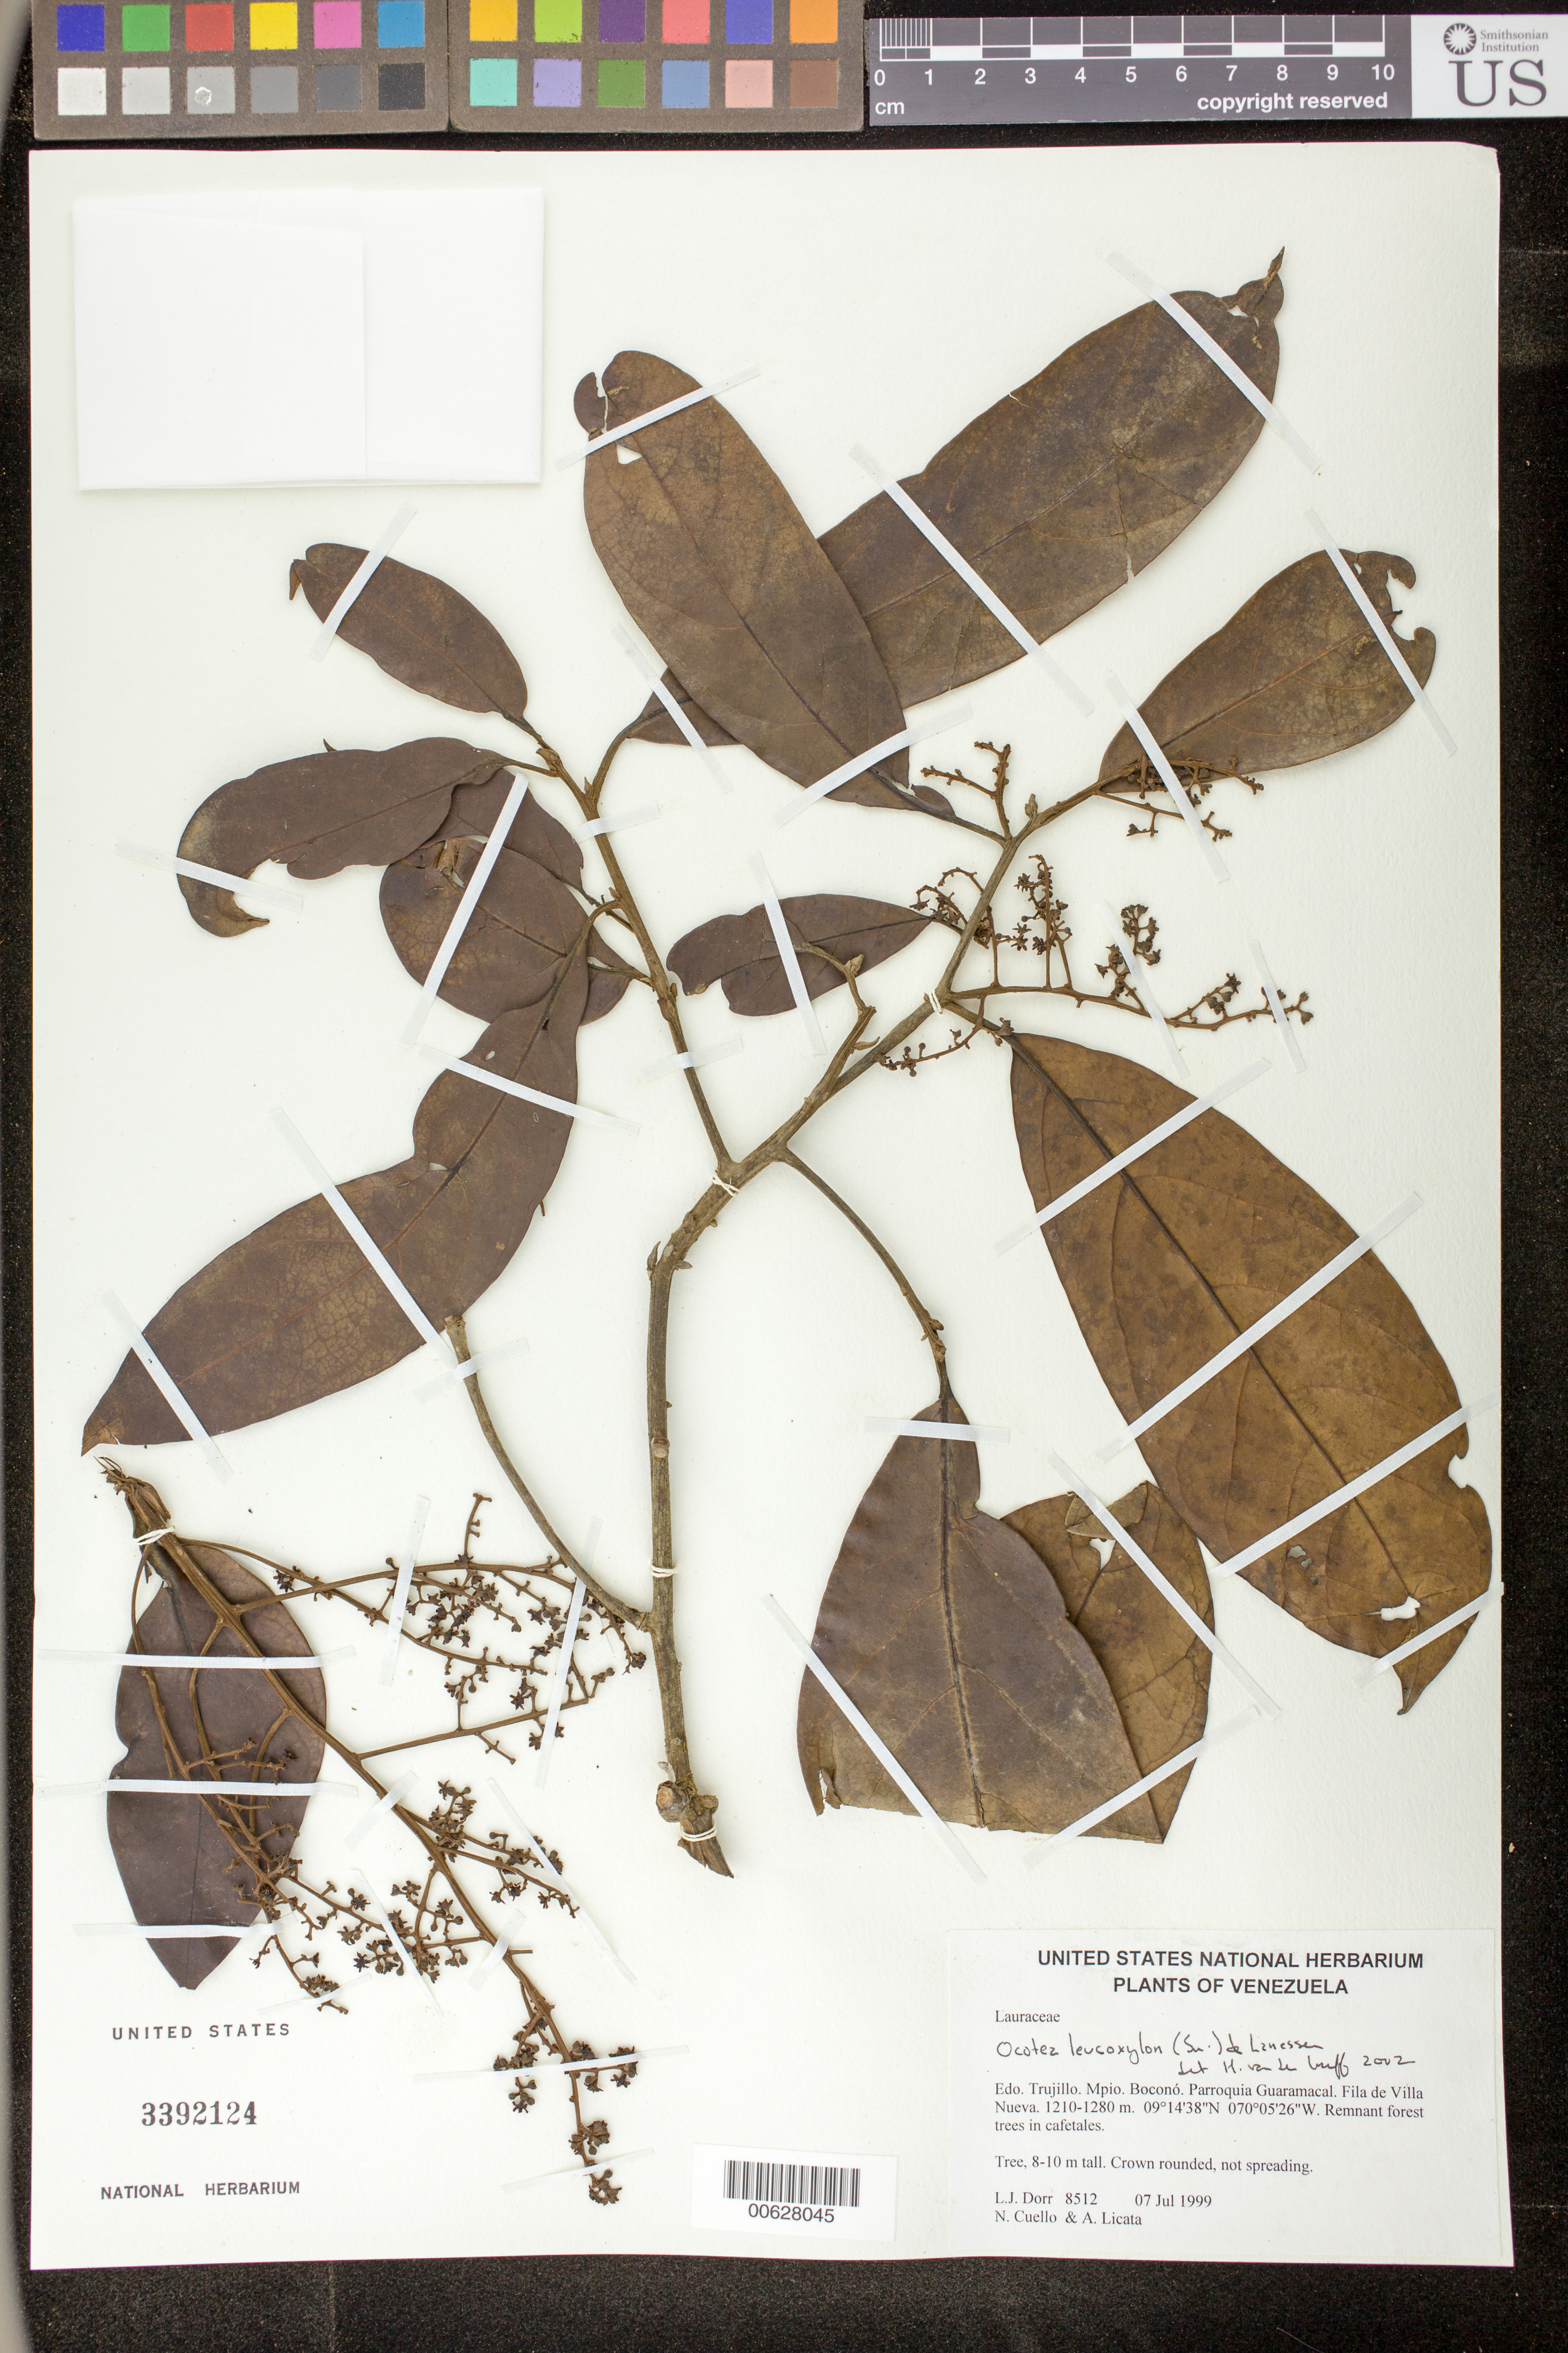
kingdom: Plantae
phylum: Tracheophyta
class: Magnoliopsida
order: Laurales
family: Lauraceae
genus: Ocotea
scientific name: Ocotea leucoxylon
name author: (Sw.) Laness.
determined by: van der Werff, H., (MO), Missouri Botanical Garden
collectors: L. J. Dorr, N. L. Cuello & A. Licata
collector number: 8512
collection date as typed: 07 Jul 1999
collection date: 1999-07-07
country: Venezuela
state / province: Trujillo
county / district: Boconó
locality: Parroquia Guaramacal. Fila de Villa Nueva.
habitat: Remnant forest trees in cafetales.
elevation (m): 1210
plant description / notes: CTES, F, MO, PORT, US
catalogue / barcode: US 3392124